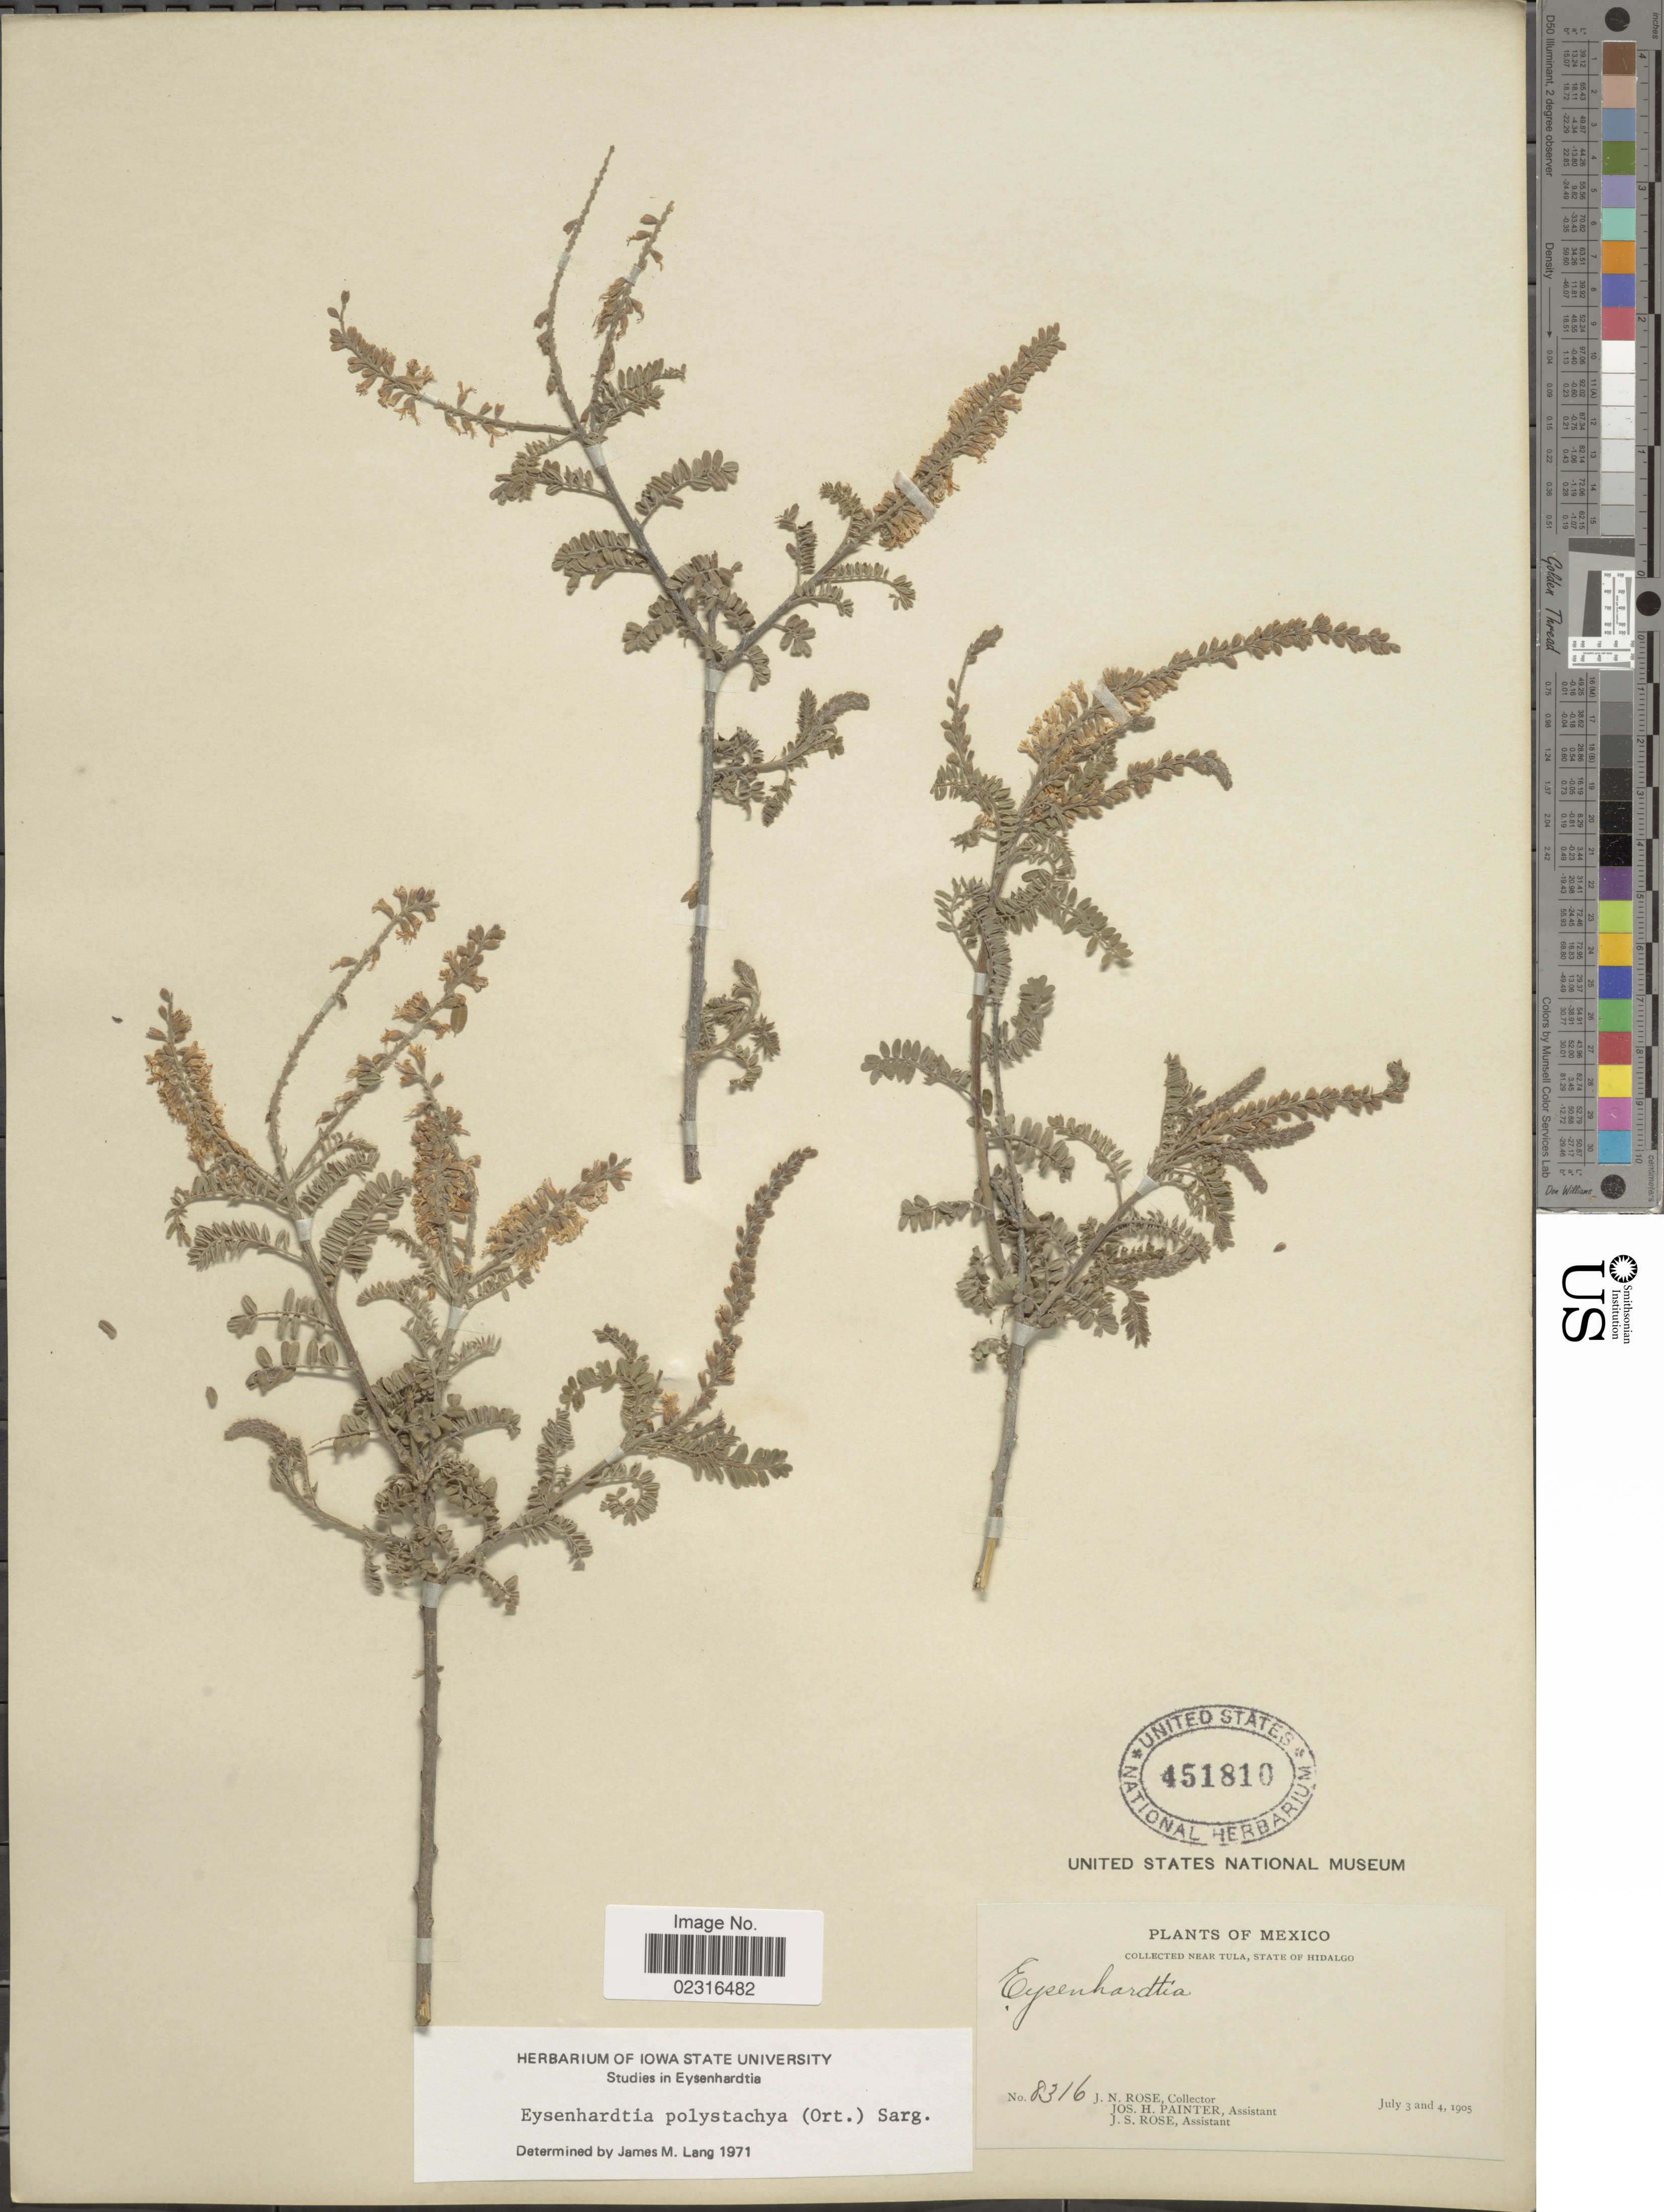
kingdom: Plantae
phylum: Tracheophyta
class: Magnoliopsida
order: Fabales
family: Fabaceae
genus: Eysenhardtia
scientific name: Eysenhardtia polystachya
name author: (Ortega) Sarg.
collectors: J. N. Rose, J. H. Painter & J. S. Rose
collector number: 8316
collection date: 1905-07-03/1905-07-04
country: Mexico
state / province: Hidalgo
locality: Near Tula.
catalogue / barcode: US 451810